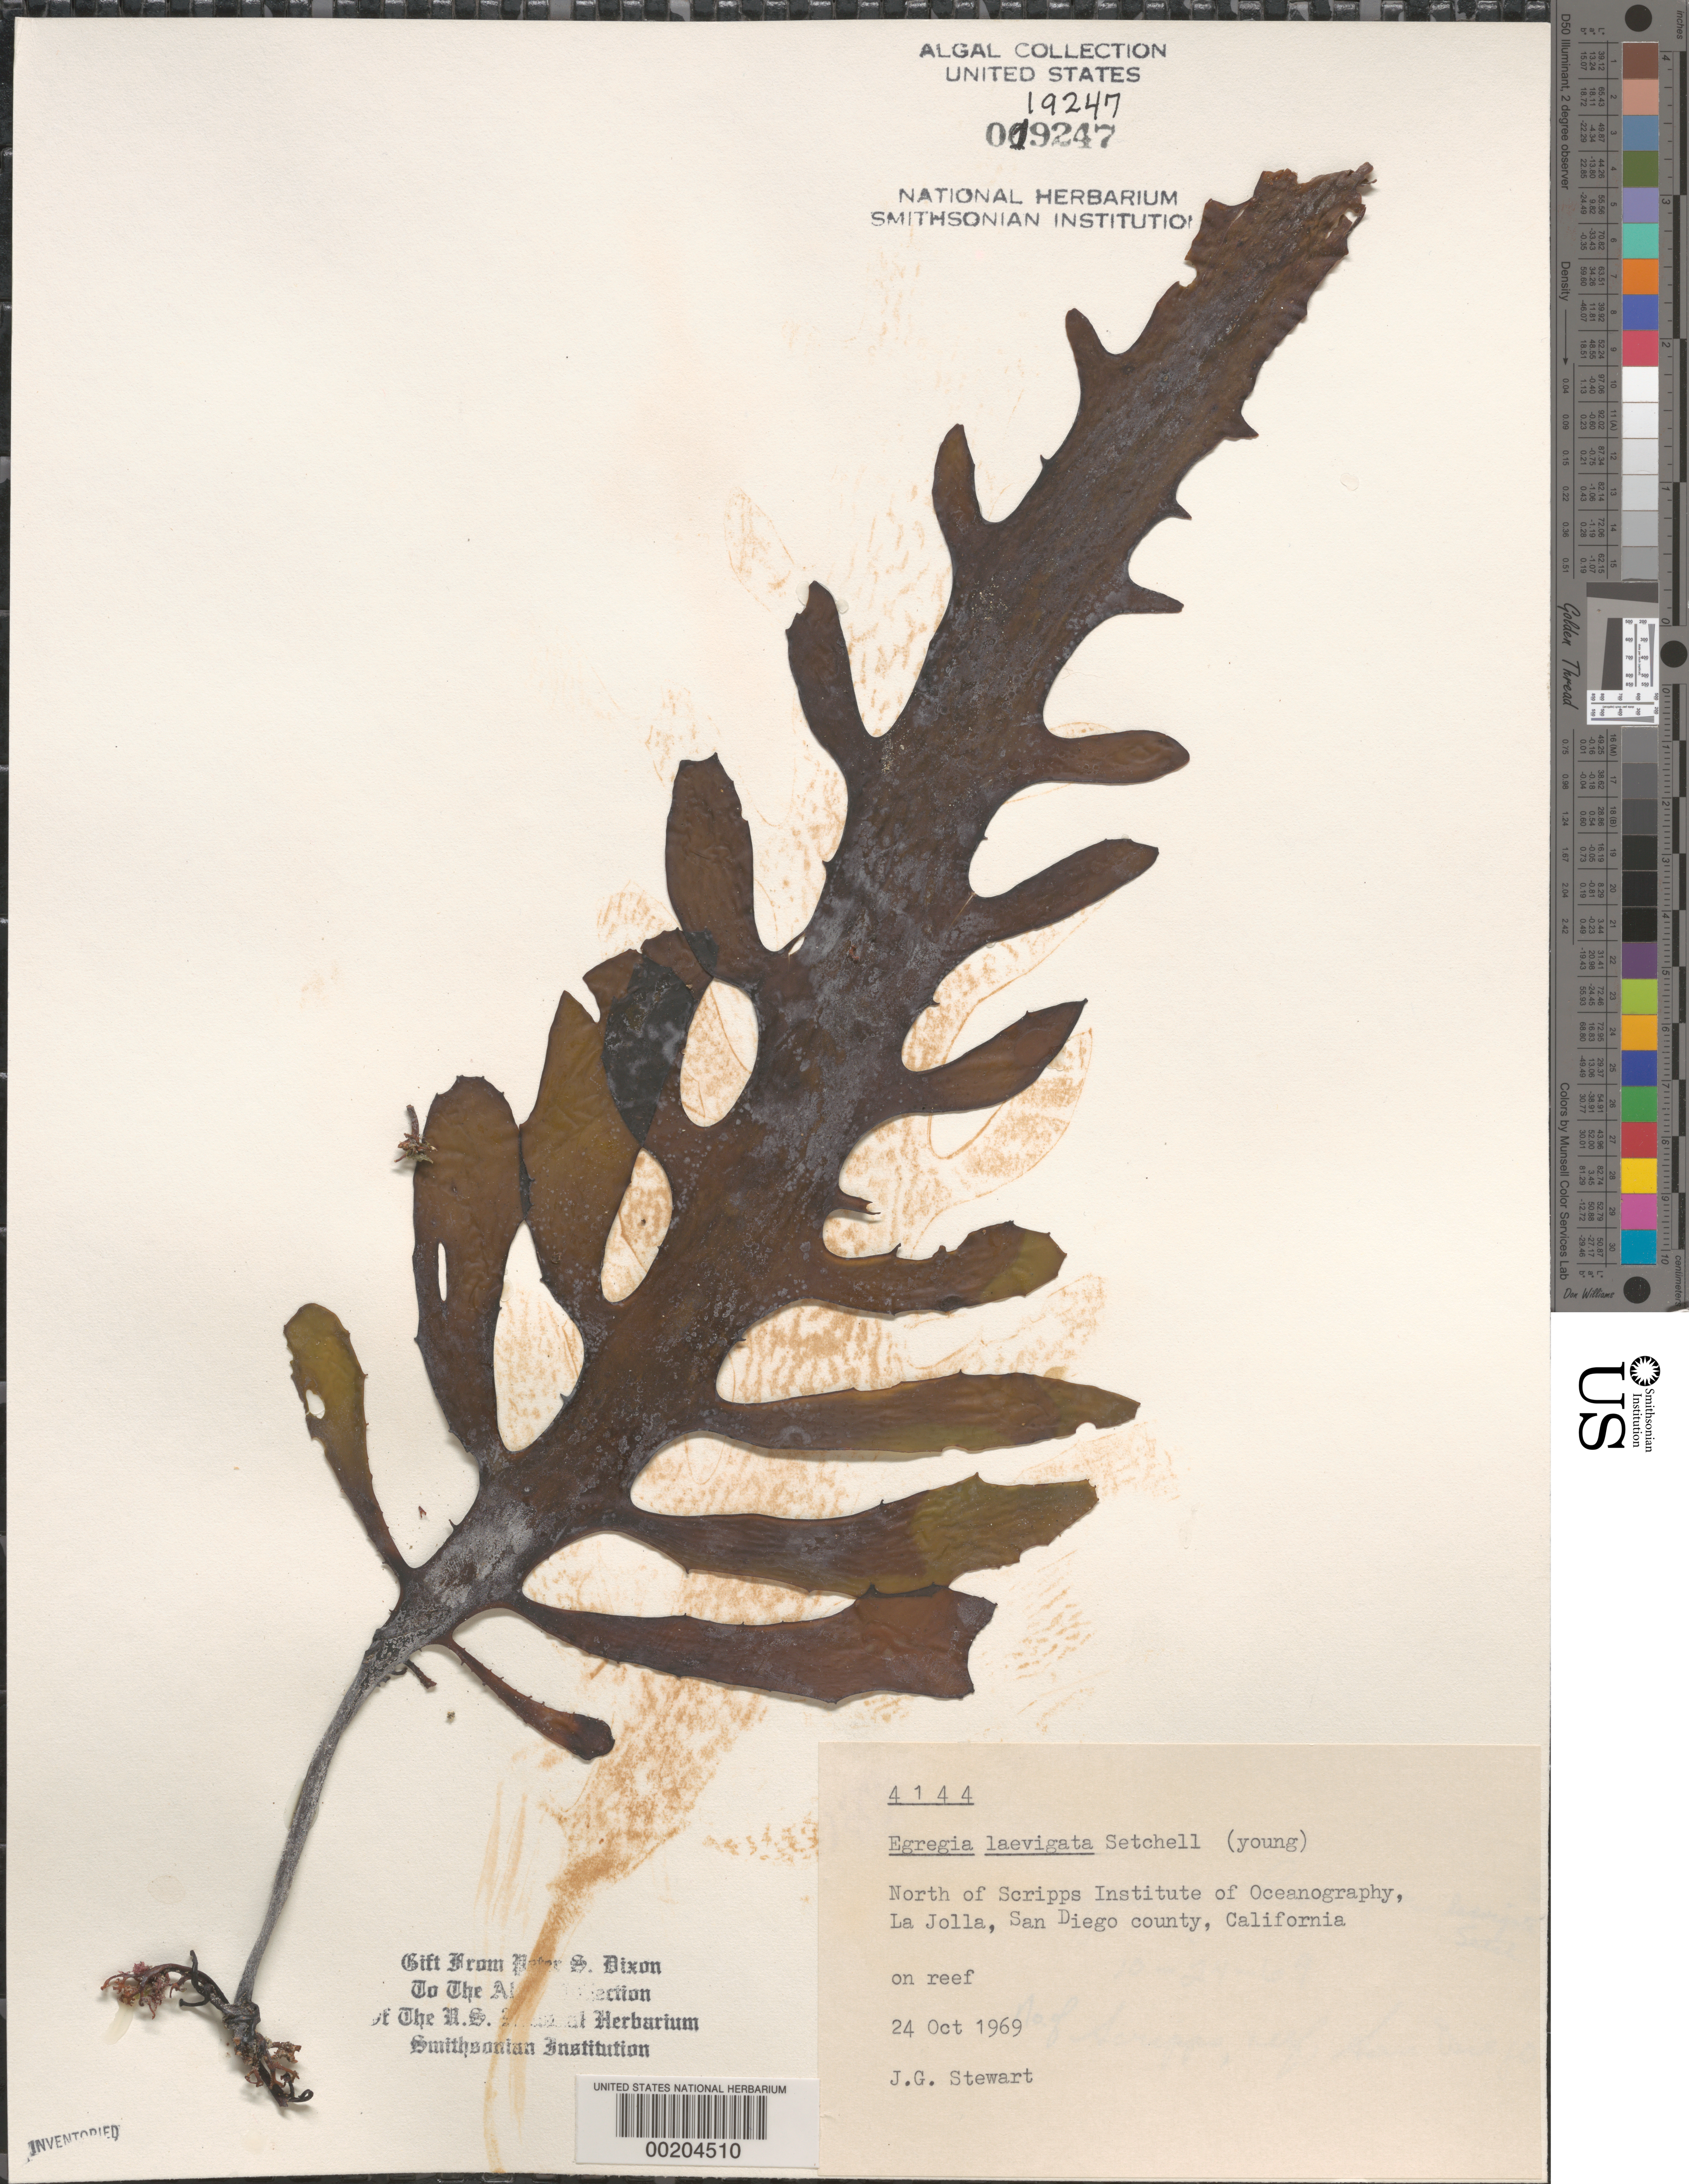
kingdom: Chromista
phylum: Ochrophyta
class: Phaeophyceae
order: Laminariales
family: Lessoniaceae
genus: Egregia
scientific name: Egregia menziesii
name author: (Turner) Aresch.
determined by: Algae name updating Project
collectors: J. Stewart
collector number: PSD 4144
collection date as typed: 24 Oct 1969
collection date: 1969-10-24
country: United States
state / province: California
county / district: San Diego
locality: La Jolla, north of Scripps Institution of Oceanography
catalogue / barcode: US 19247